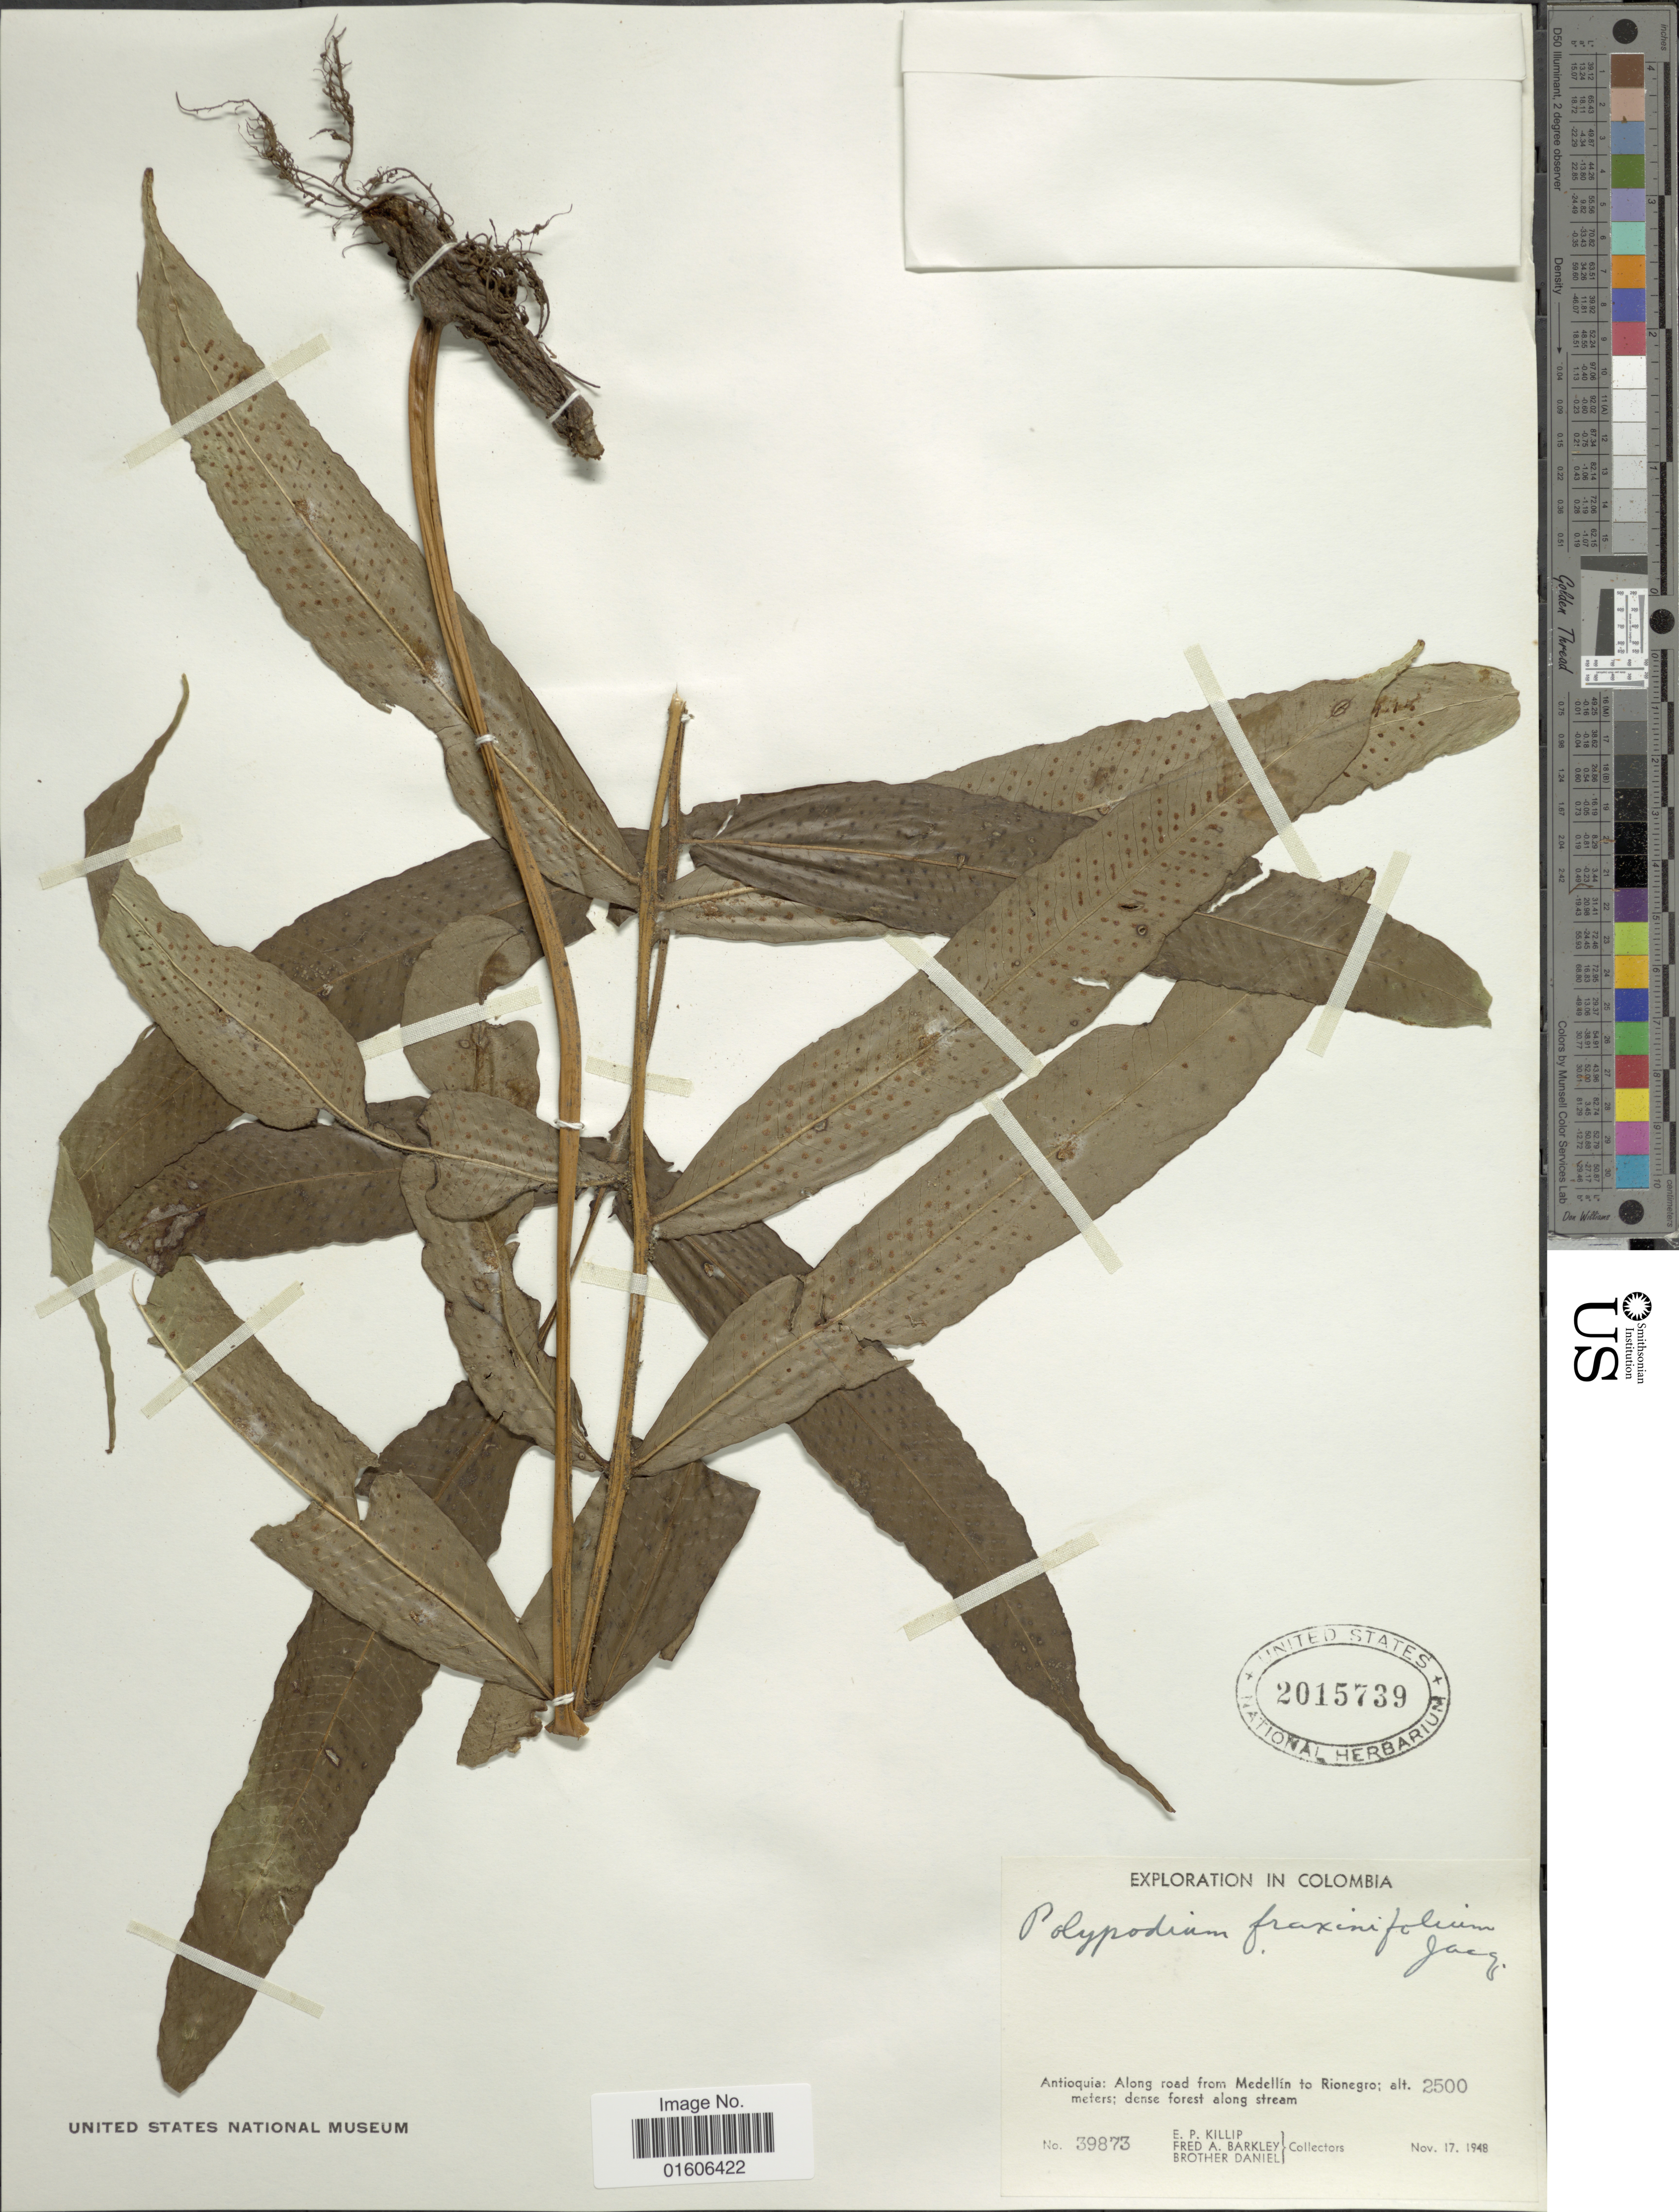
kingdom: Plantae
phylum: Tracheophyta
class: Polypodiopsida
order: Polypodiales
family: Polypodiaceae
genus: Serpocaulon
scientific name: Serpocaulon fraxinifolium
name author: (Jacq.) A.R. Sm.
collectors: E. P. Killip, F. A. Barkley & Bro. Daniel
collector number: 39873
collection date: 1948-11-17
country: Colombia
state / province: Antioquia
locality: Antioquia: Along road from Medellín to Rionegro.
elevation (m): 2500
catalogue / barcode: US 2015739